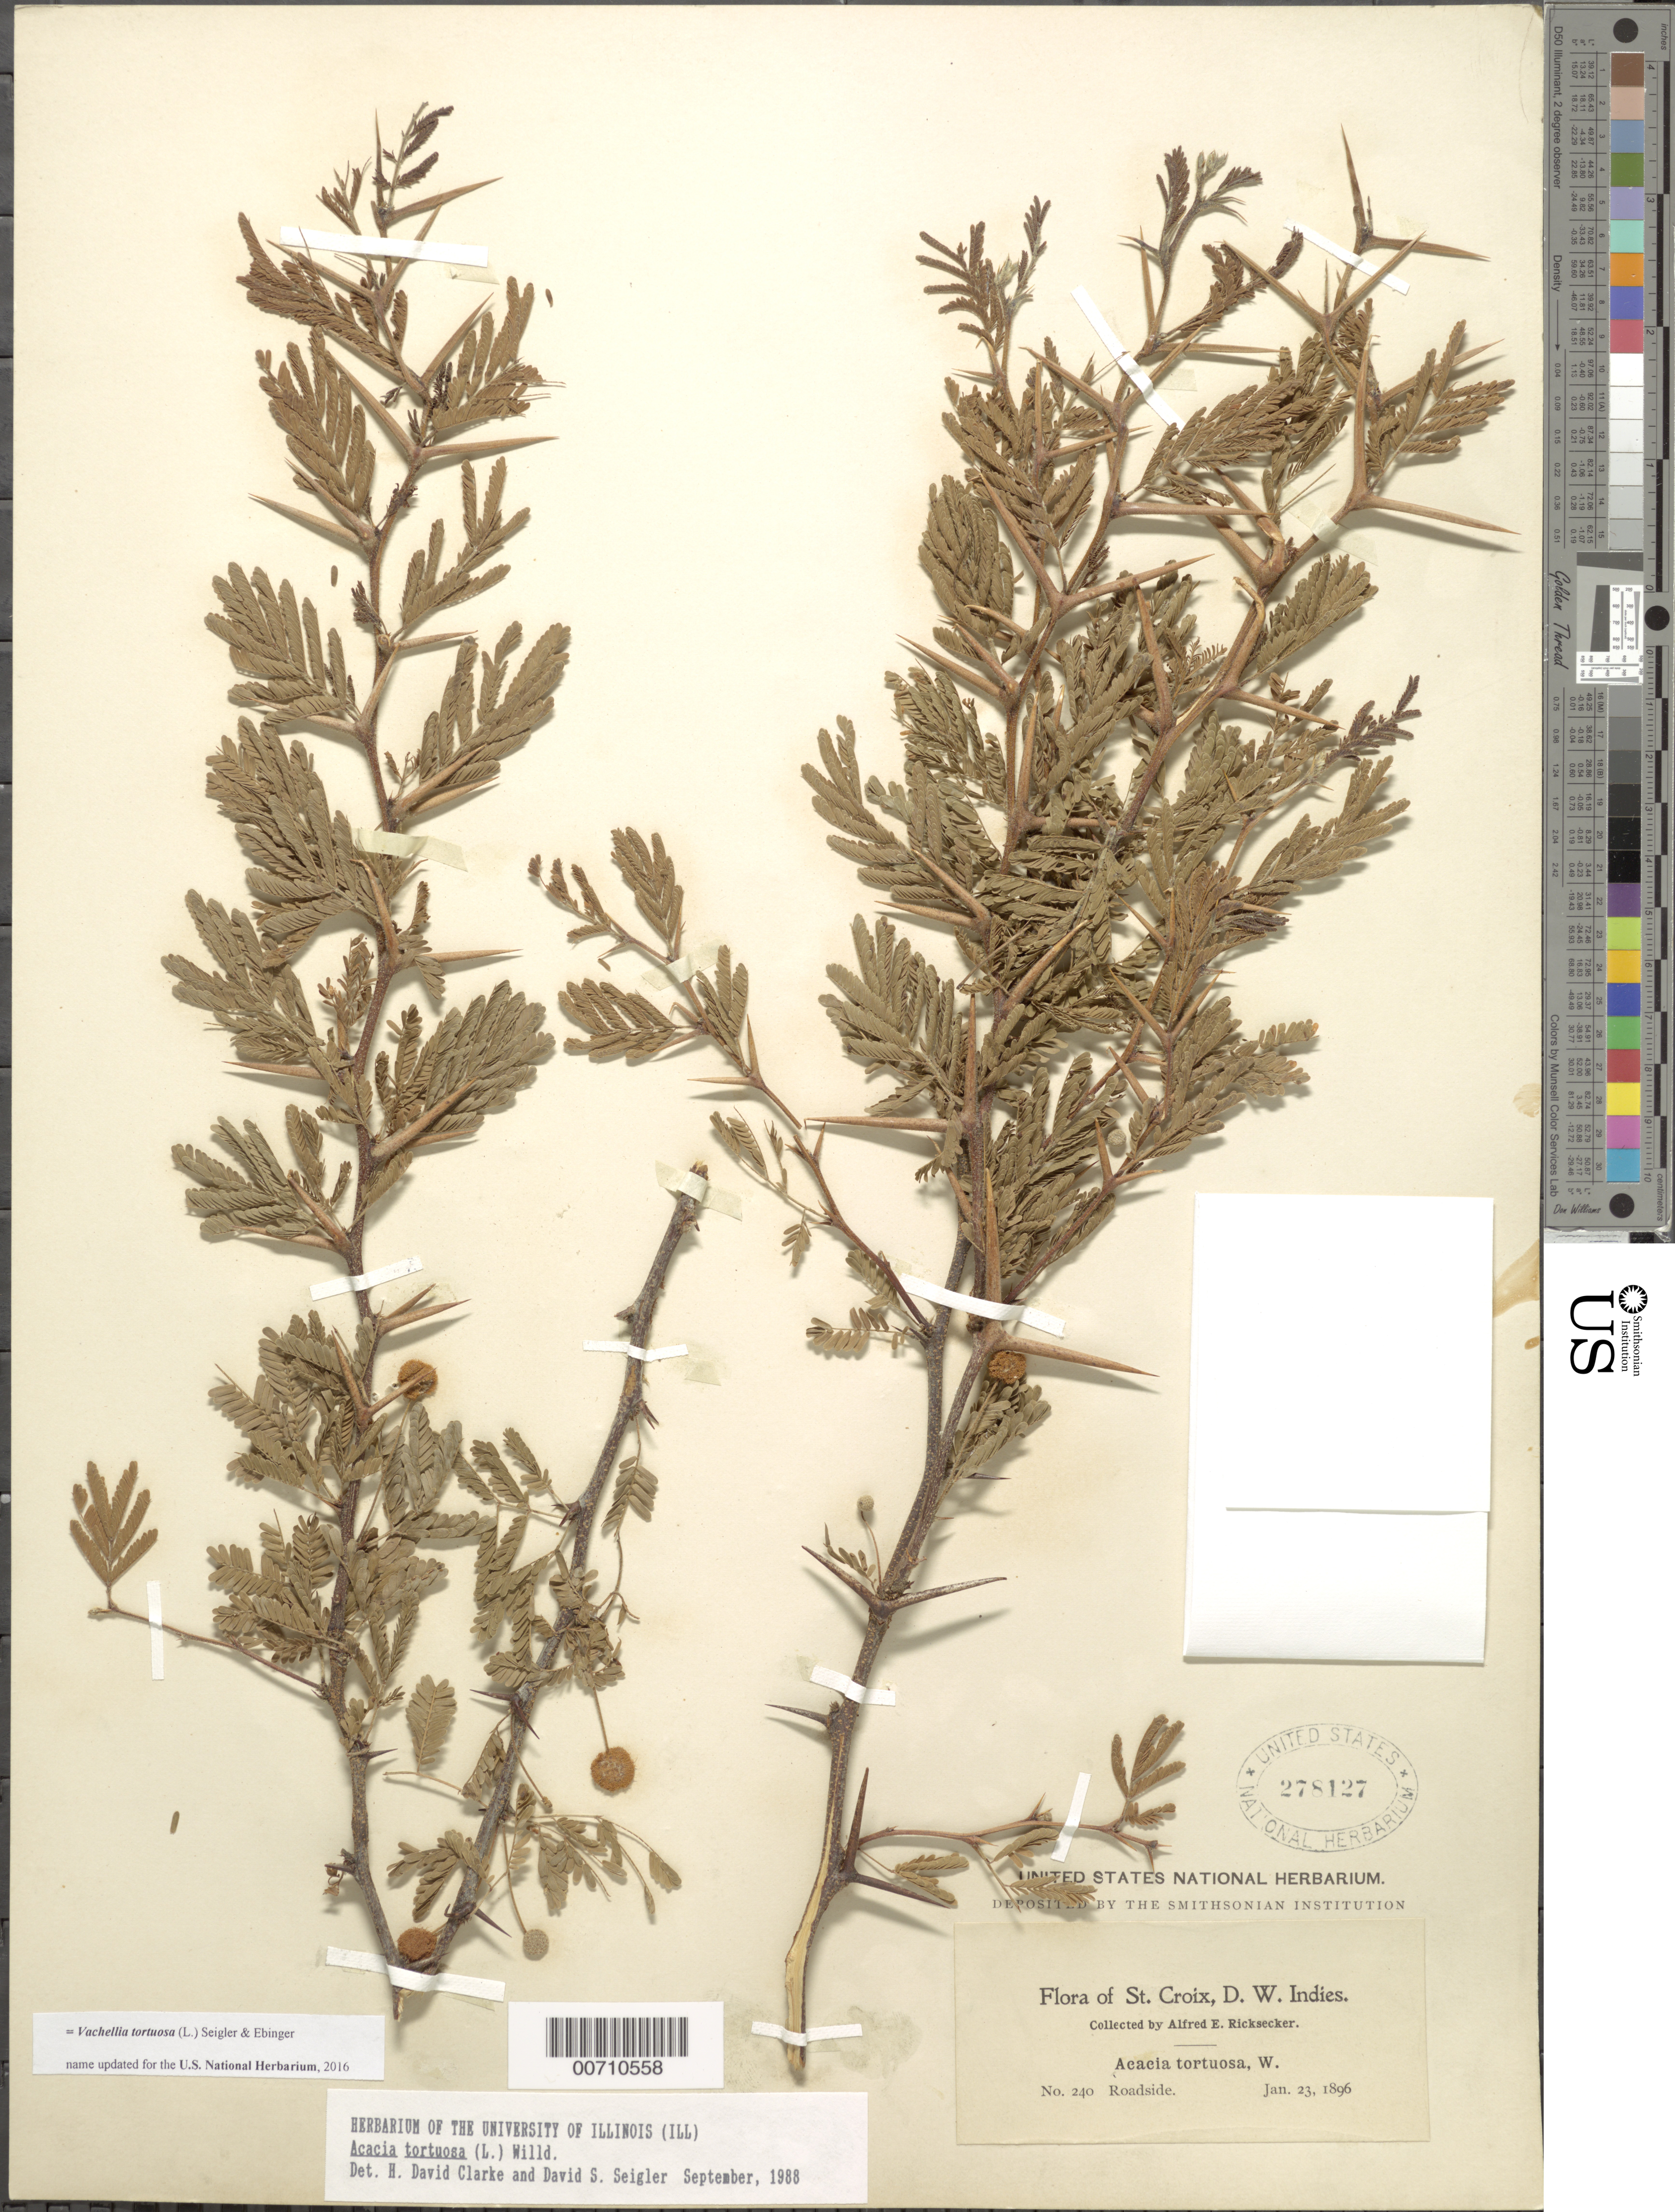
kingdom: Plantae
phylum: Tracheophyta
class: Magnoliopsida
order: Fabales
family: Fabaceae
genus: Vachellia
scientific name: Vachellia tortuosa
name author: (L.) Seigler & Ebinger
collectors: A. E. Ricksecker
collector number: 240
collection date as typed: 23 Jan 1896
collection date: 1896-01-23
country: U.S. Virgin Islands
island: St. Croix Island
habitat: Roadside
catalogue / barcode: US 278127